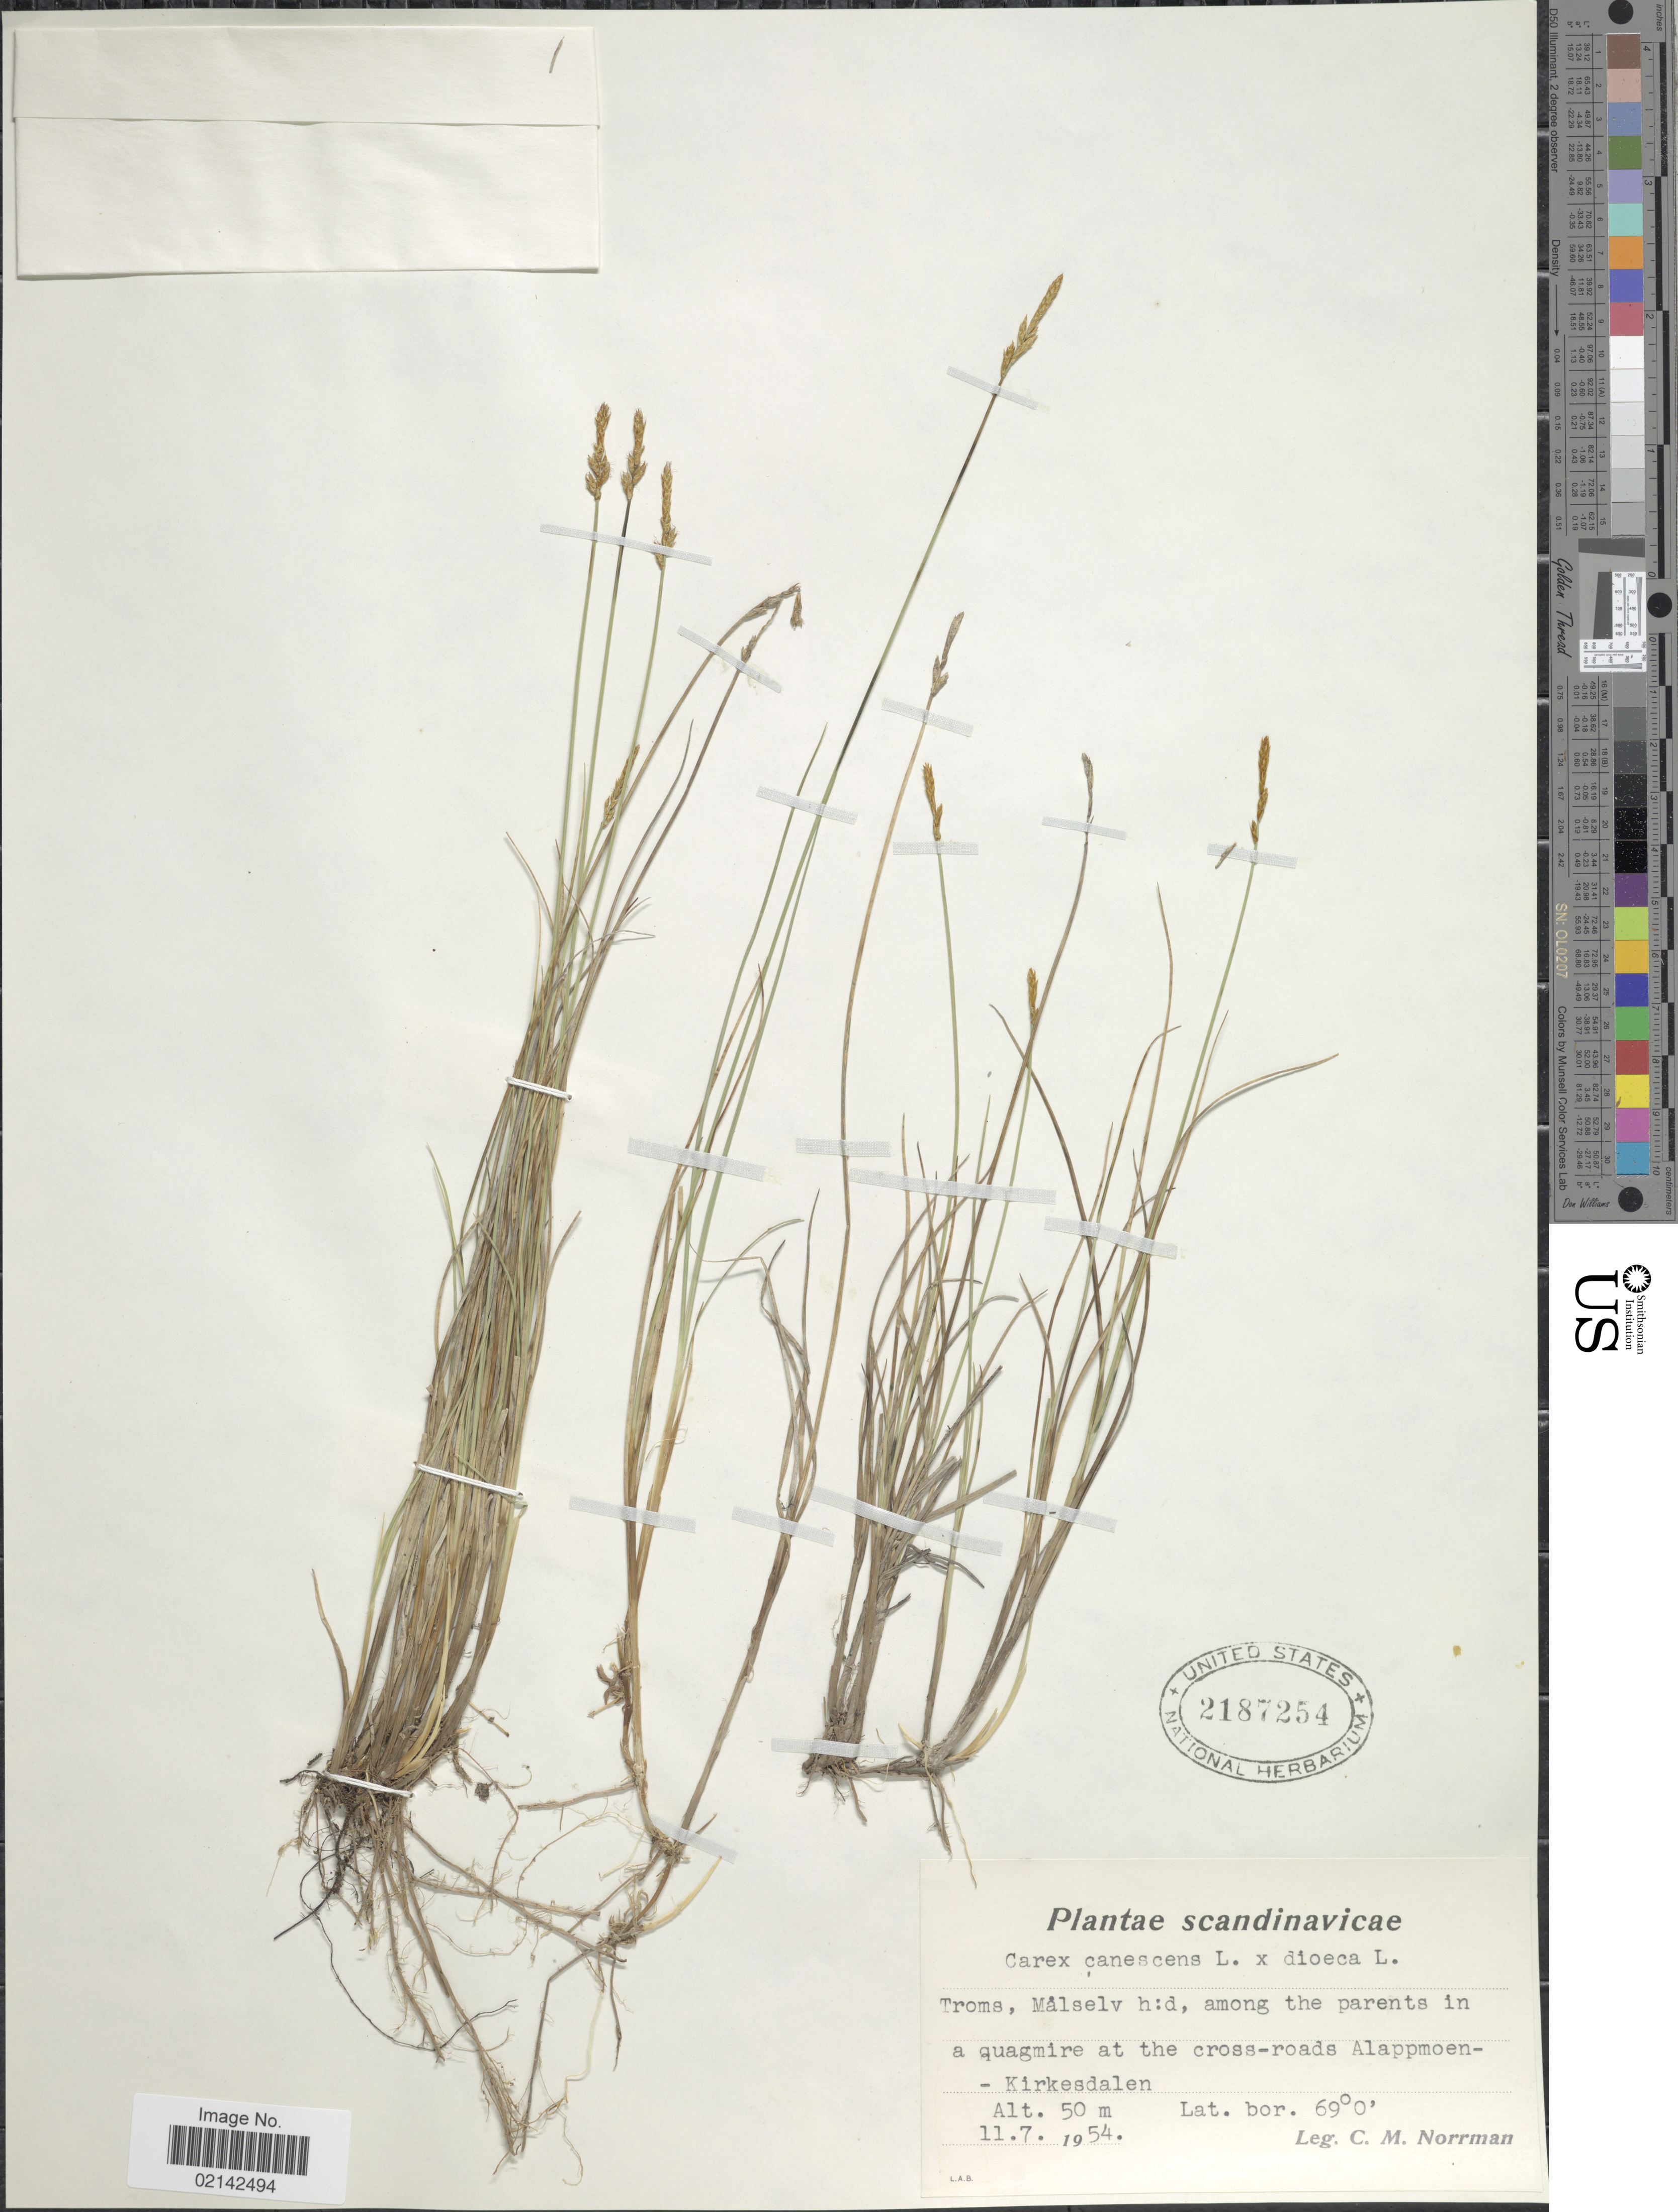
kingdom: Plantae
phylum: Tracheophyta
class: Liliopsida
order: Poales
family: Cyperaceae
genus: Carex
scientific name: Carex x microstachya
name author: Ehrh.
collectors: C. Norrman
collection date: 1954-07-11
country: Norway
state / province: Troms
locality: Scandinavicae, Troms, Malselv h:d, among the parents in aquagmire at the cross-roads Alappmoen-Kirkesdalen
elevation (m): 50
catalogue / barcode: US 2187254